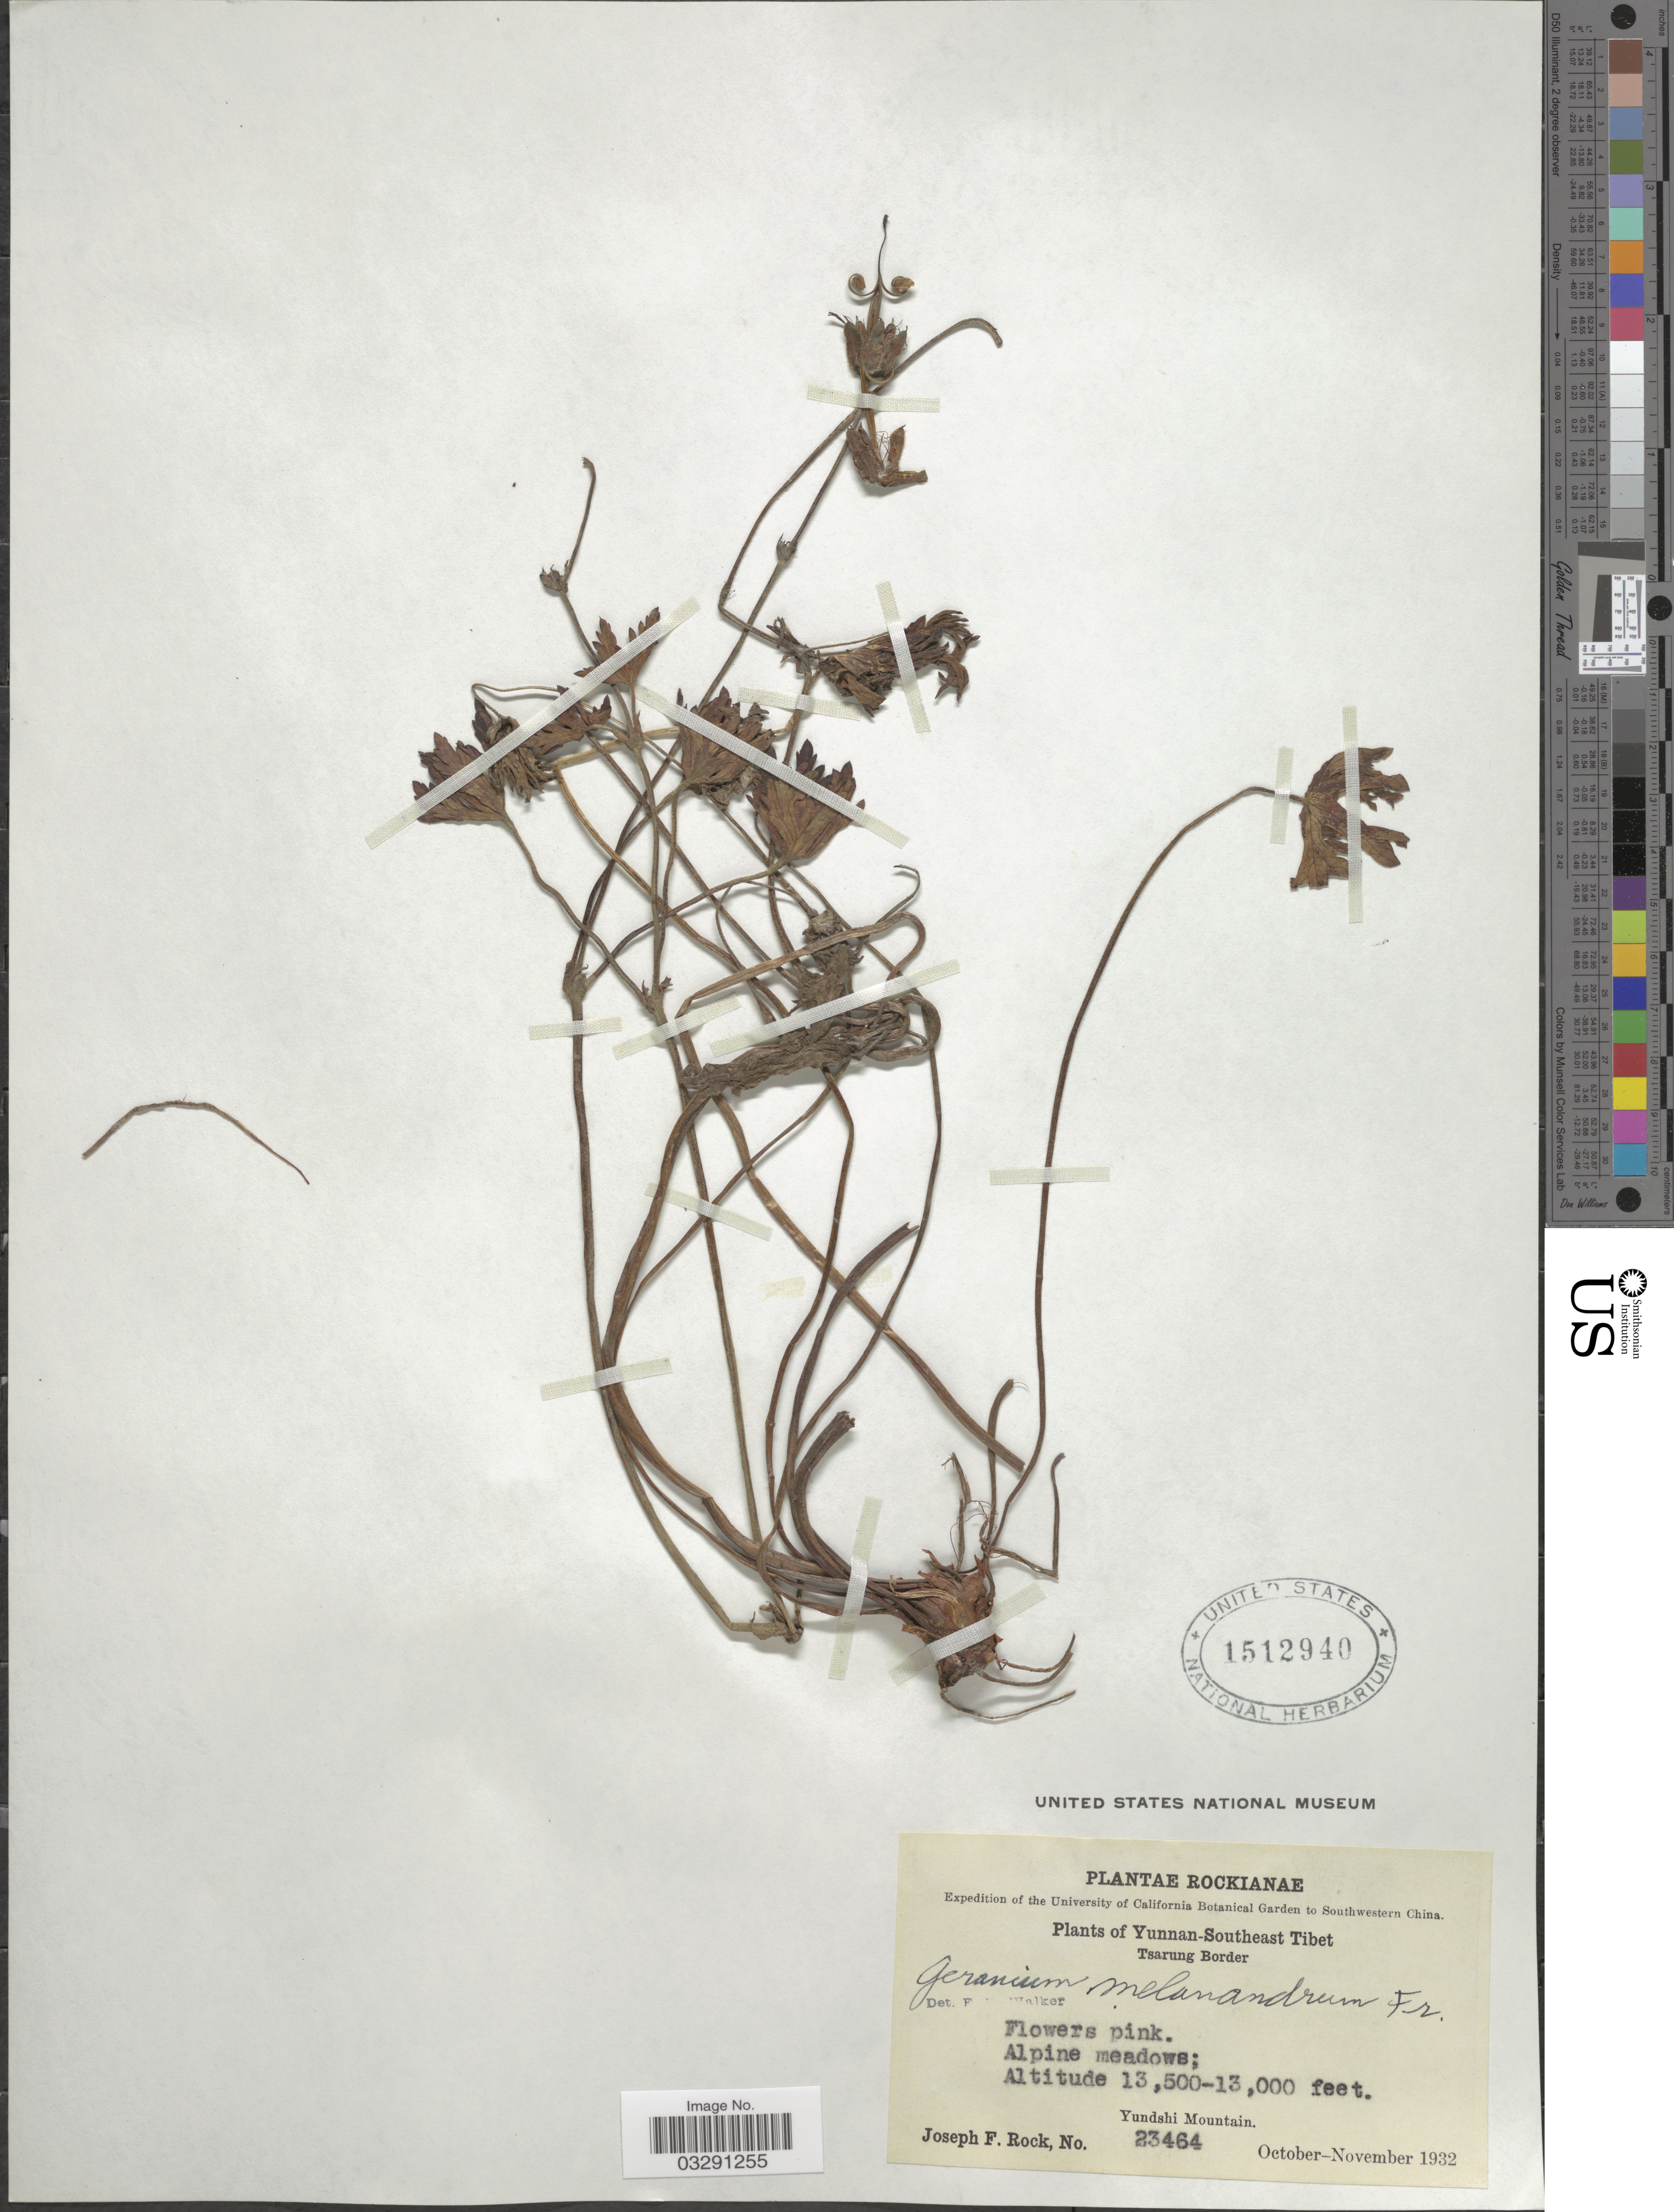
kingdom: Plantae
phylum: Tracheophyta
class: Magnoliopsida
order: Geraniales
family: Geraniaceae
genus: Geranium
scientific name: Geranium melanandrum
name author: Franch.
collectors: J. F. Rock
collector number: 23464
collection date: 1932-10/1932-11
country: China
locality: Southwestern China, Yunnan-Southeast Tibet, Yundshi Mountain.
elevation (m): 3962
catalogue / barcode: US 1512940